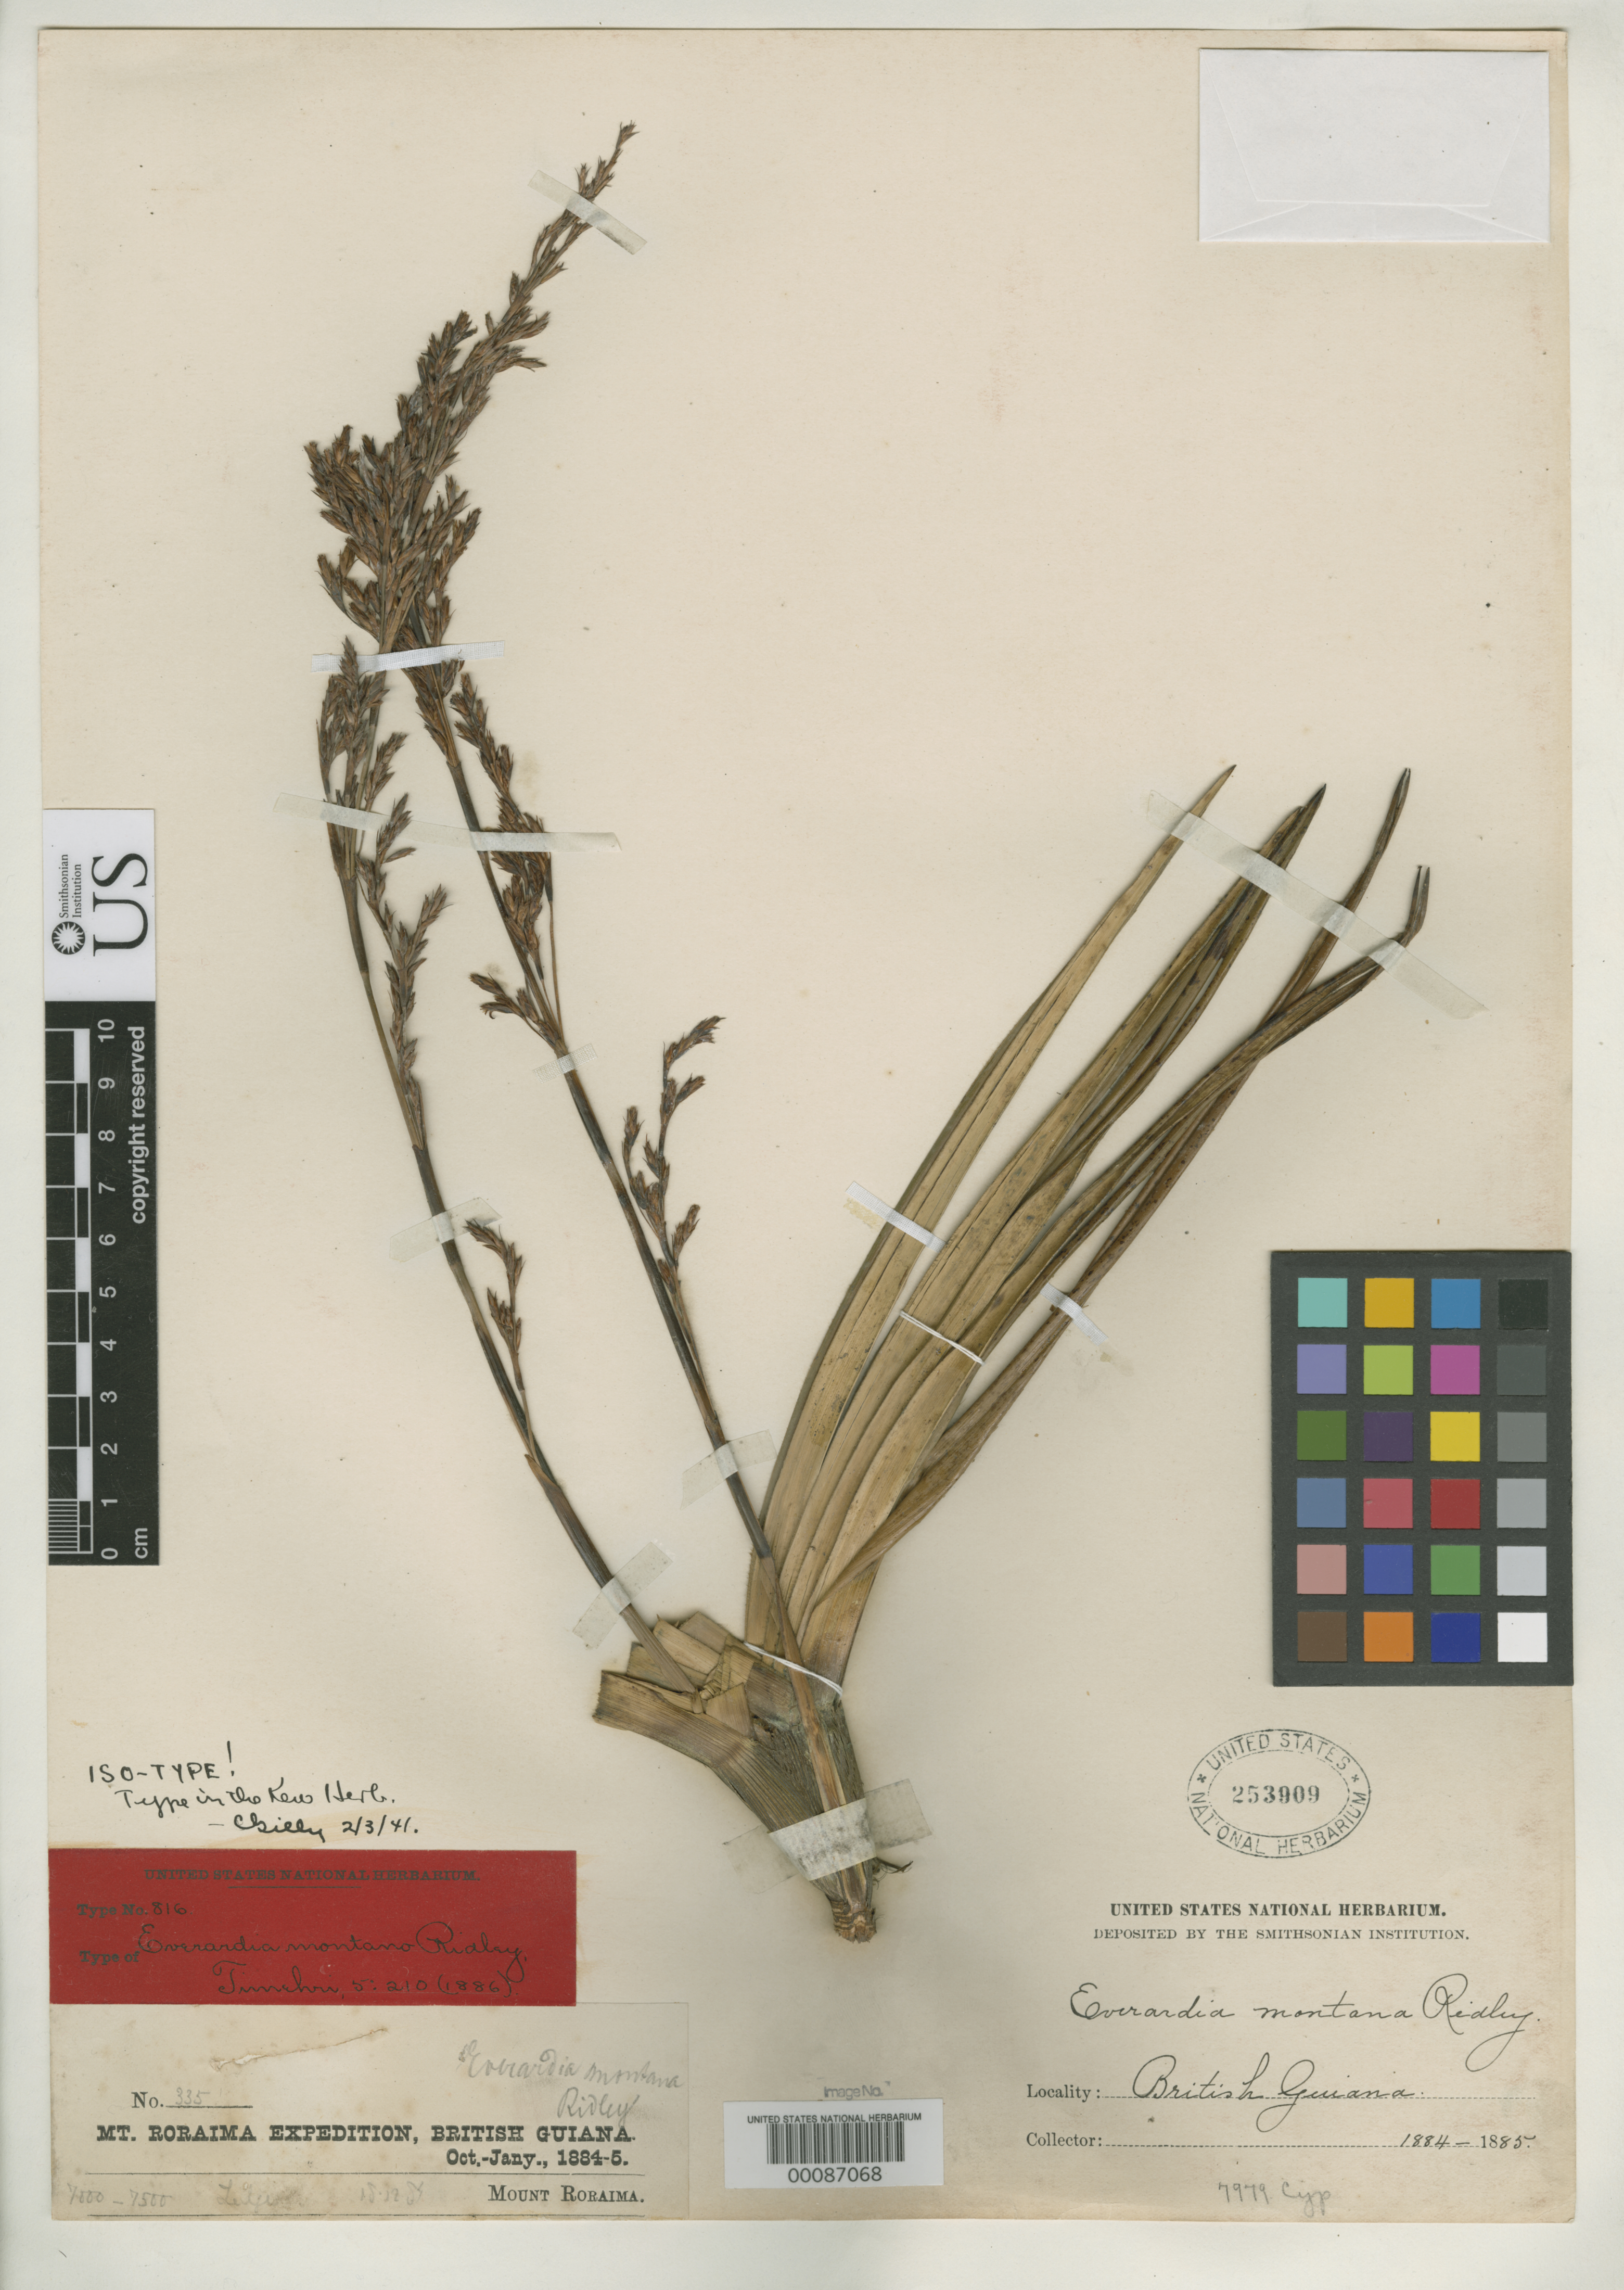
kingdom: Plantae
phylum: Tracheophyta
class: Liliopsida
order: Poales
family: Cyperaceae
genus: Everardia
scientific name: Everardia montana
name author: Ridl.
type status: Isotype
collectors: E. F. im Thurn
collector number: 335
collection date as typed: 18 Dec 1884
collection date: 1884-12-18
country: Guyana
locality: Mount Roraima.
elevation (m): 2134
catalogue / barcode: US 253909